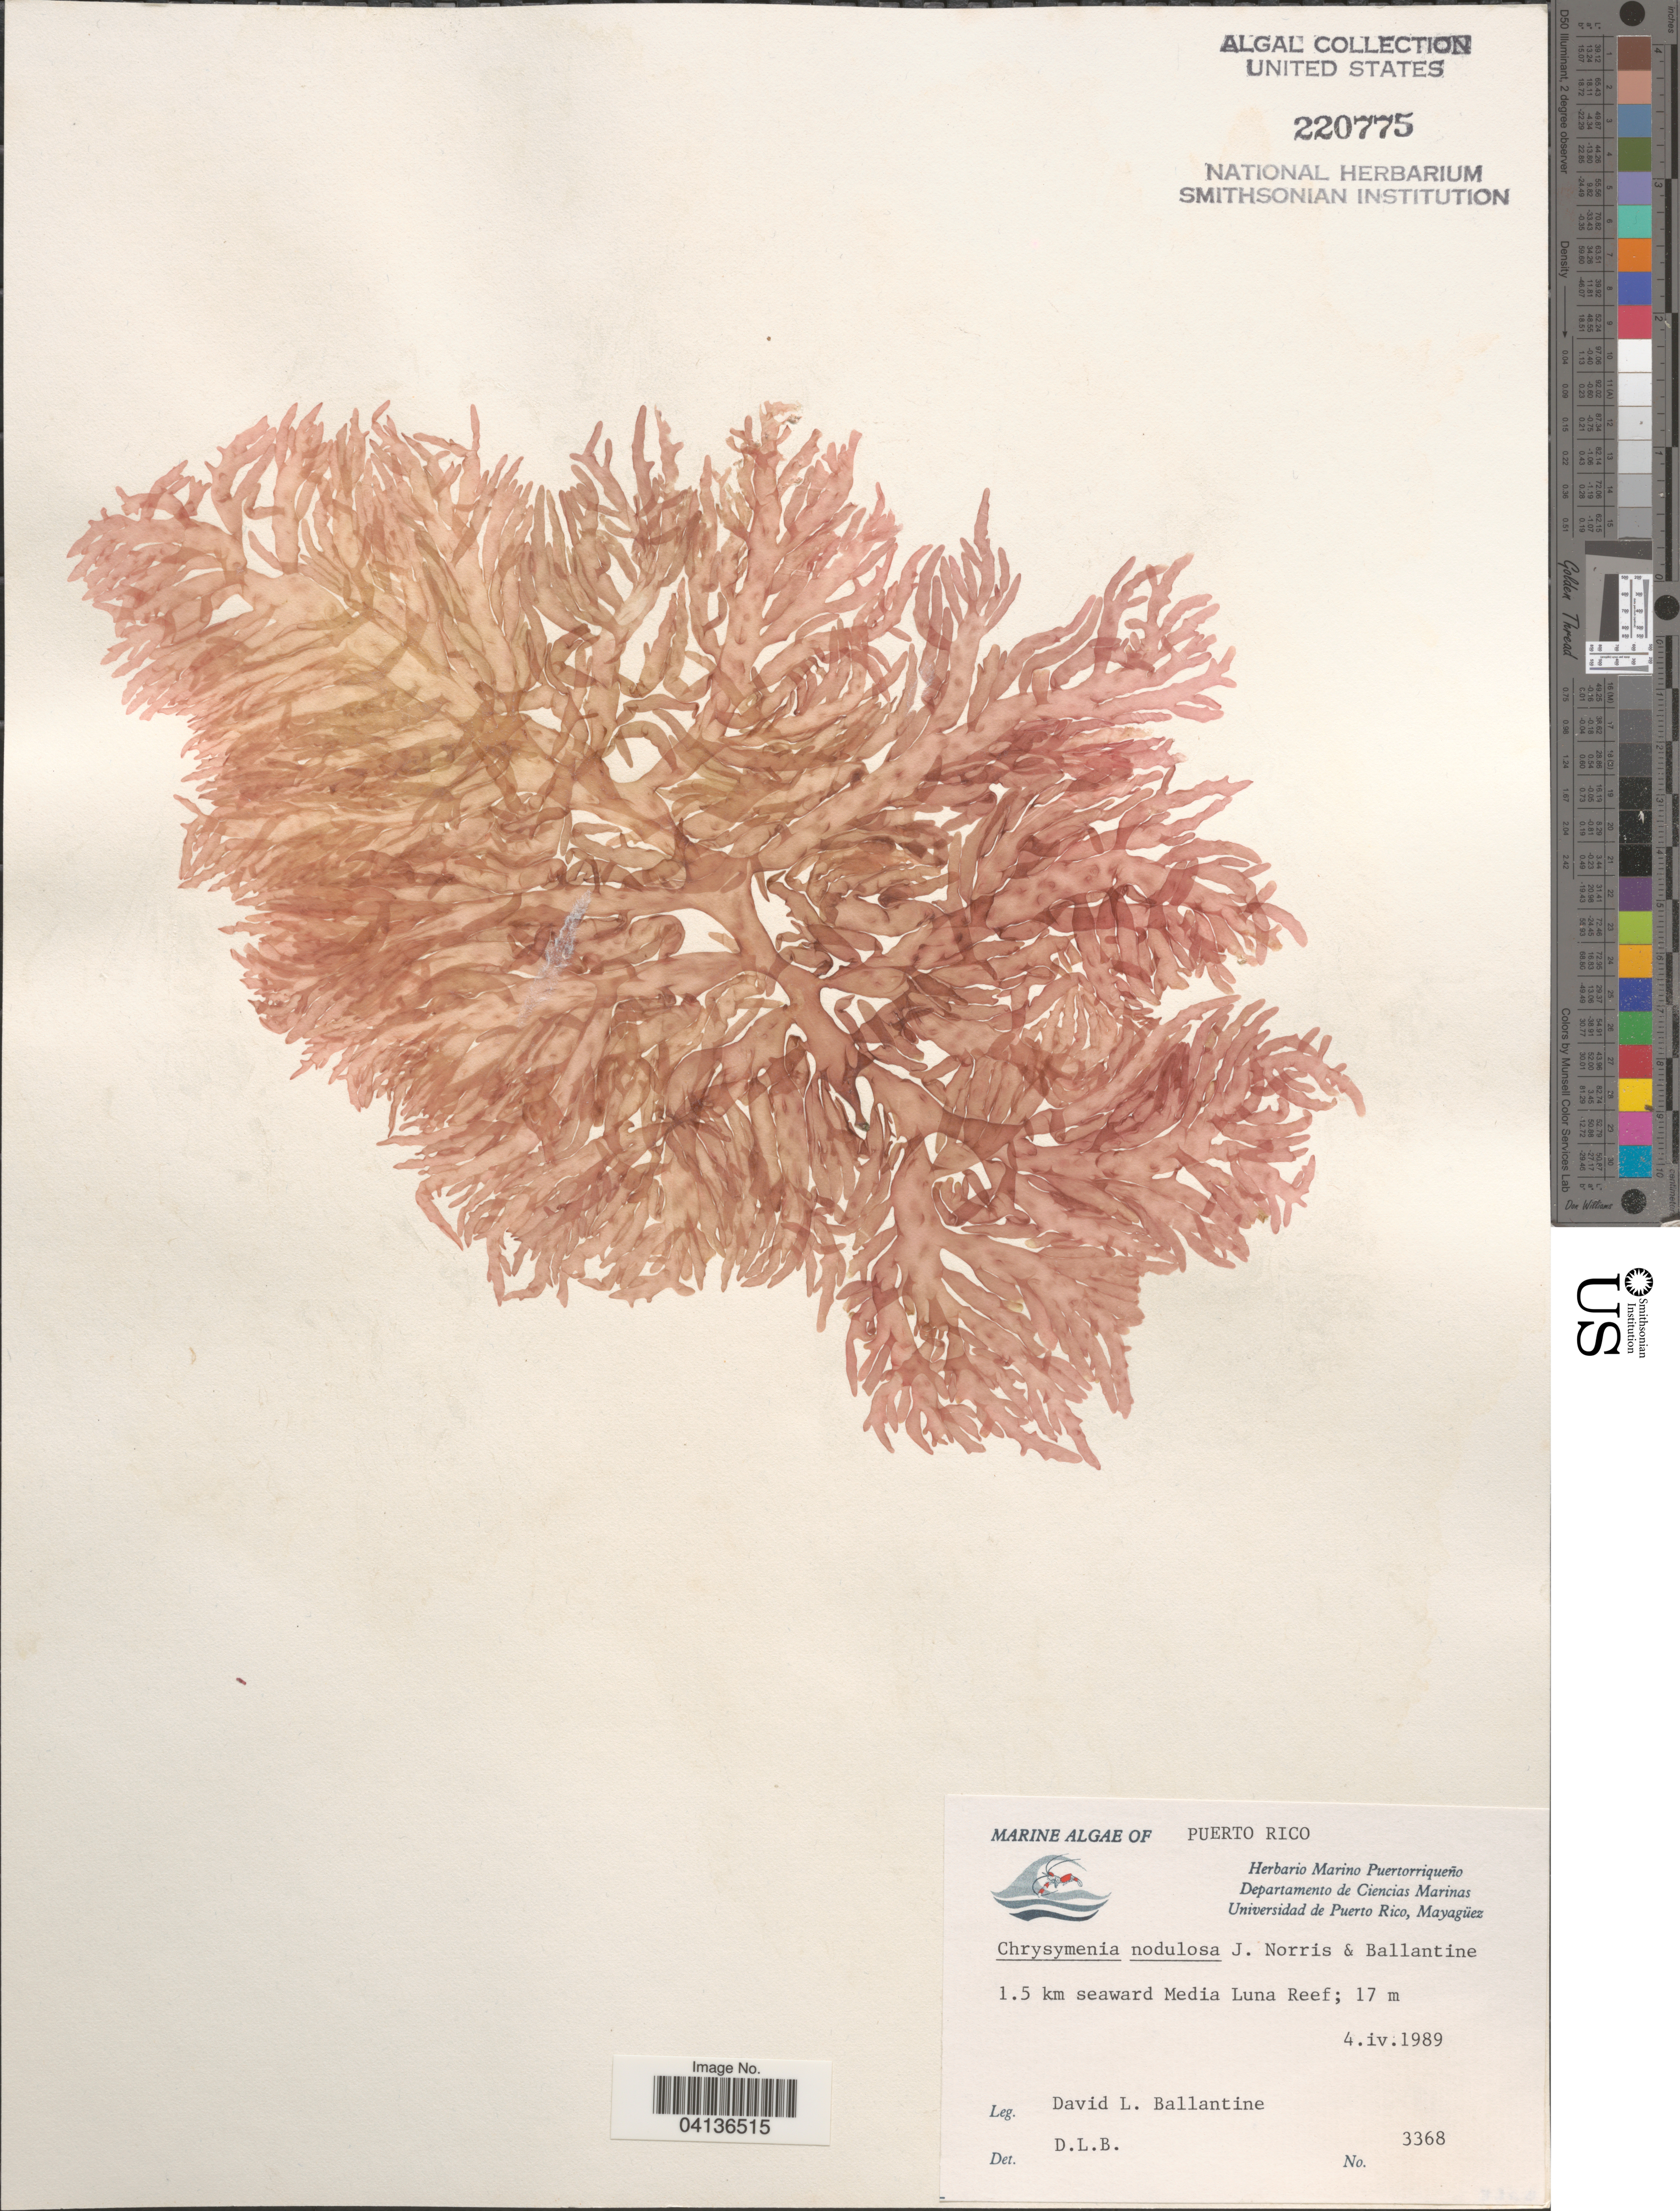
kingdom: Plantae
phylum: Rhodophyta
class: Florideophyceae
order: Rhodymeniales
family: Rhodymeniaceae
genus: Chrysymenia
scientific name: Chrysymenia nodulosa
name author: J.N. Norris & D.L. Ballant.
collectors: D.L. Ballantine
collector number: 3368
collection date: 1989-04-04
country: Puerto Rico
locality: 1.5 km seaward Media Luna Reef.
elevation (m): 17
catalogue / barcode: US 220775